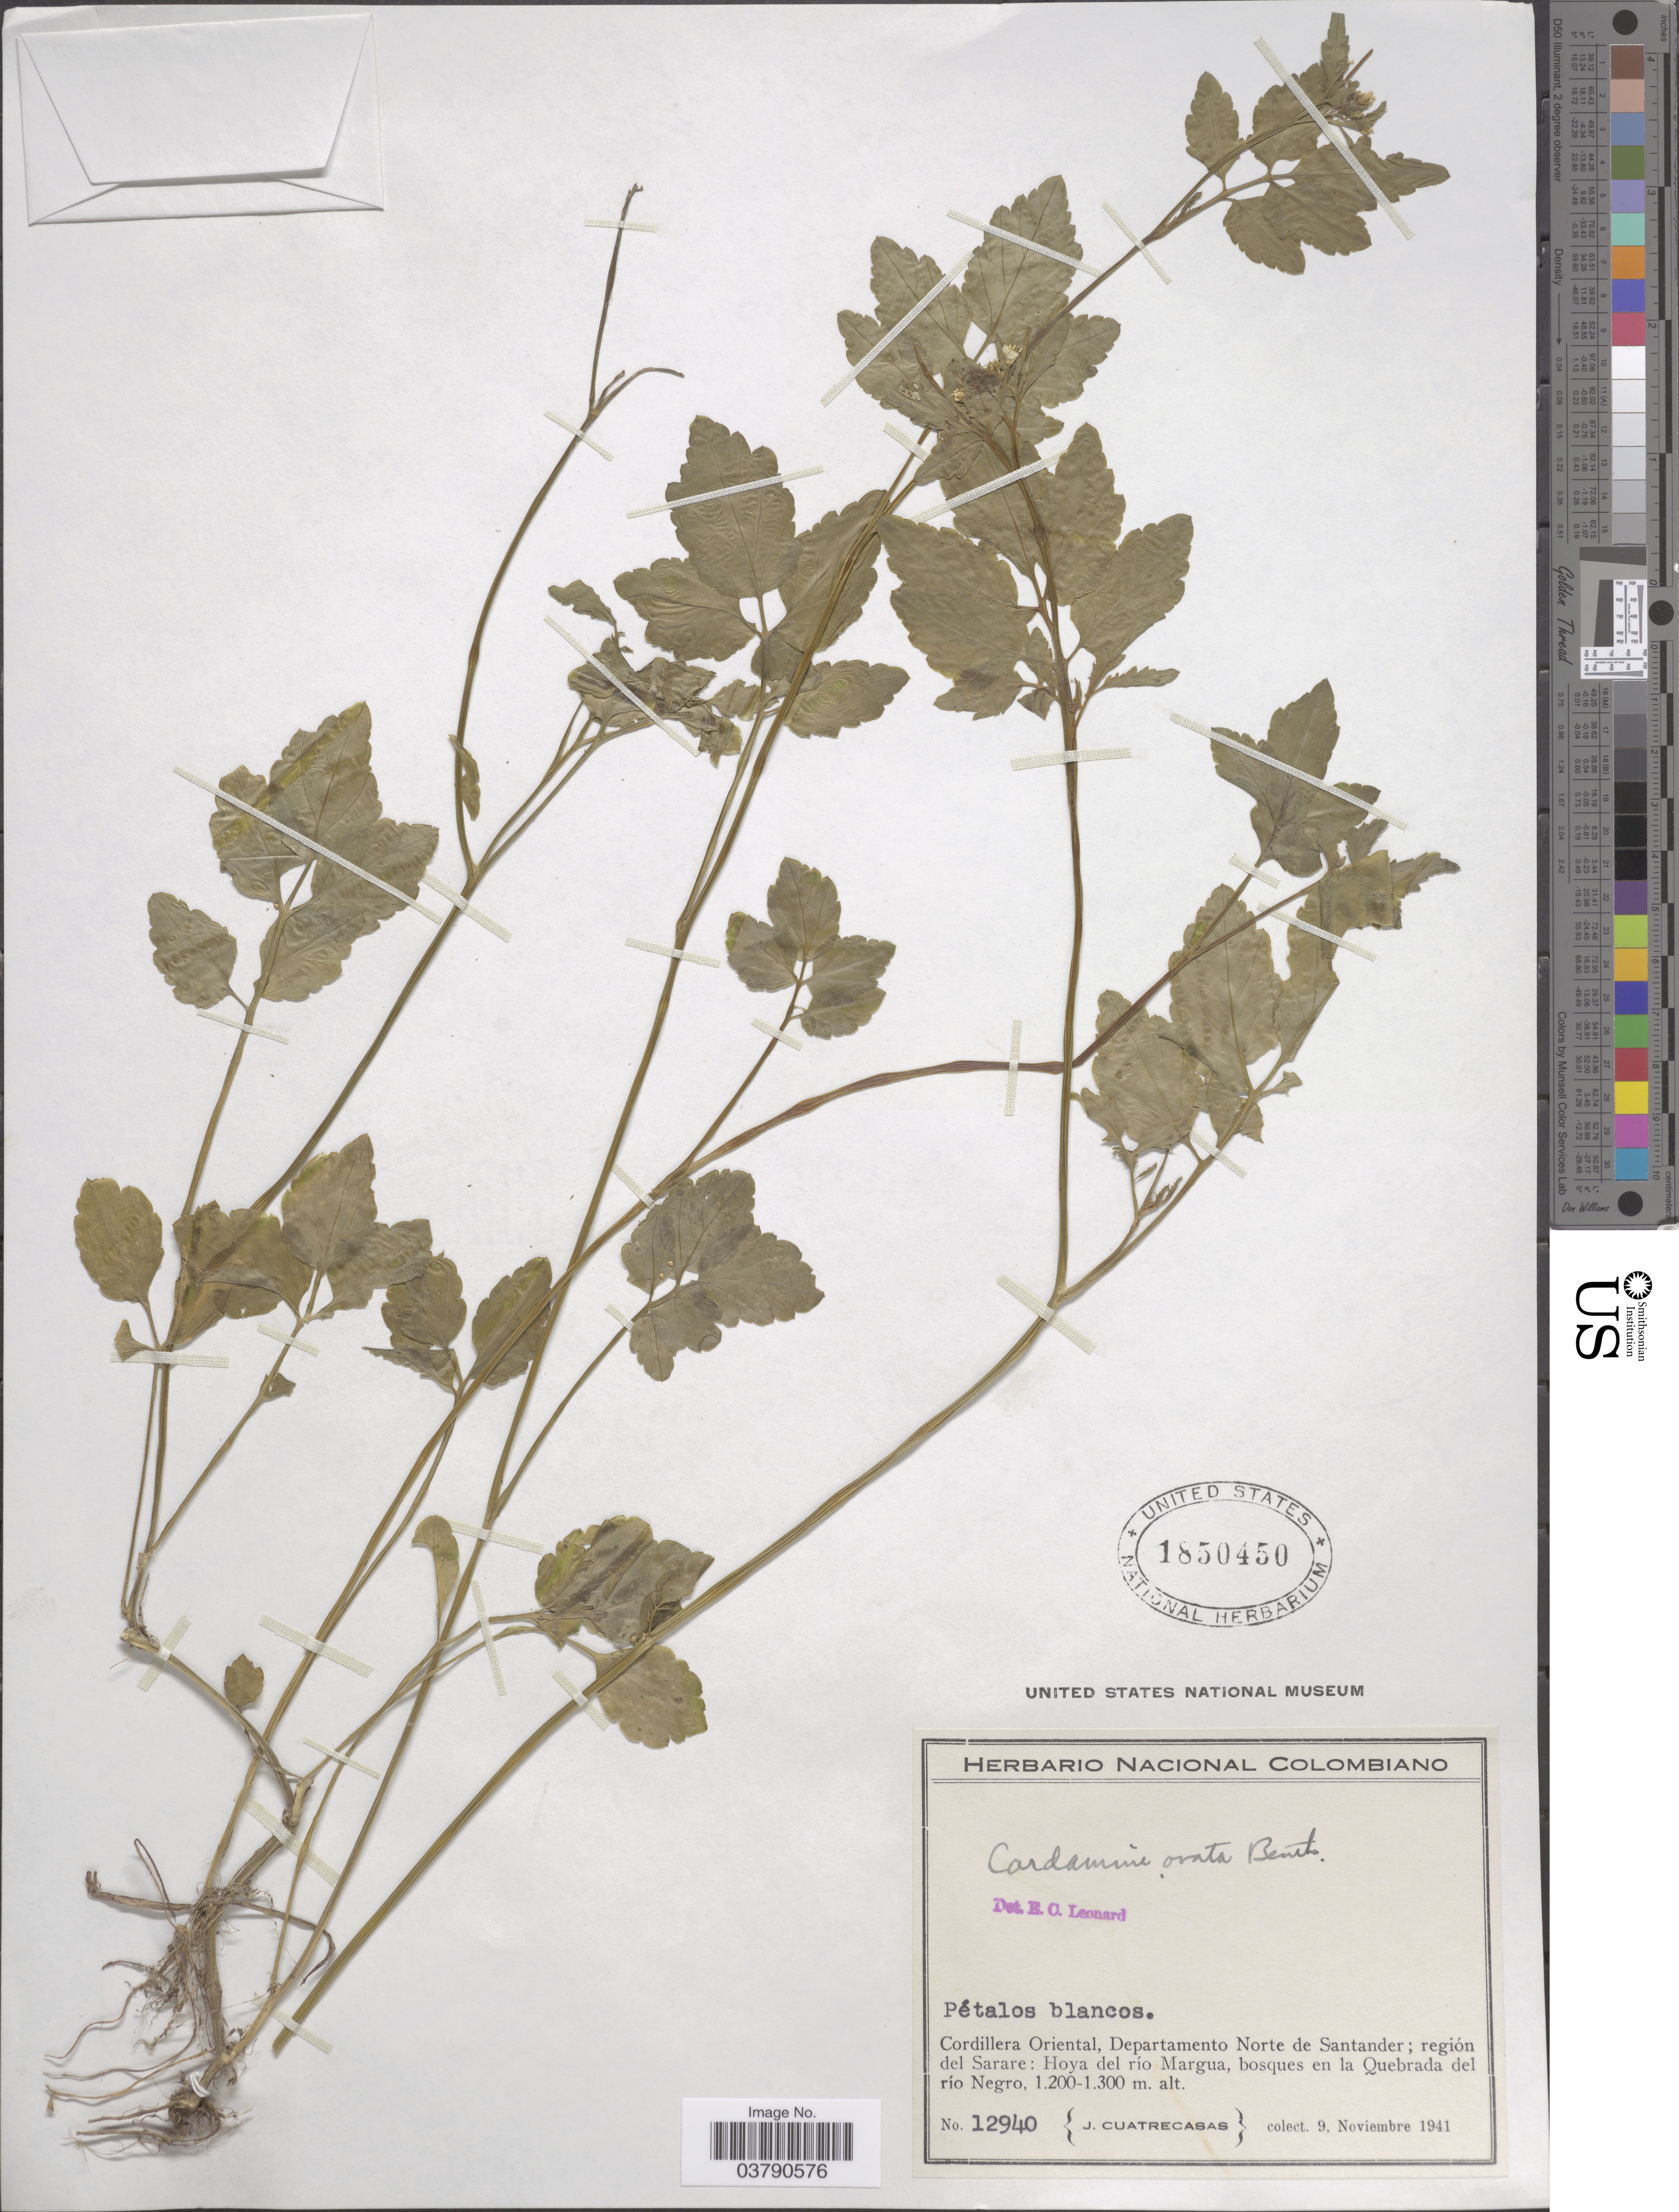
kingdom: Plantae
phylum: Tracheophyta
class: Magnoliopsida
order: Brassicales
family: Brassicaceae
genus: Cardamine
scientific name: Cardamine ovata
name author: Benth.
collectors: J. Cuatrecasas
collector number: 12940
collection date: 1941-11-09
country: Colombia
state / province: Norte de Santander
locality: Cordillera Oriental, Departamento Norte de Santander; región del Sarare: Hoya del río Margua, bosques en la Quebrada del río Negro.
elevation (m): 1200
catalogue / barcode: US 1850450